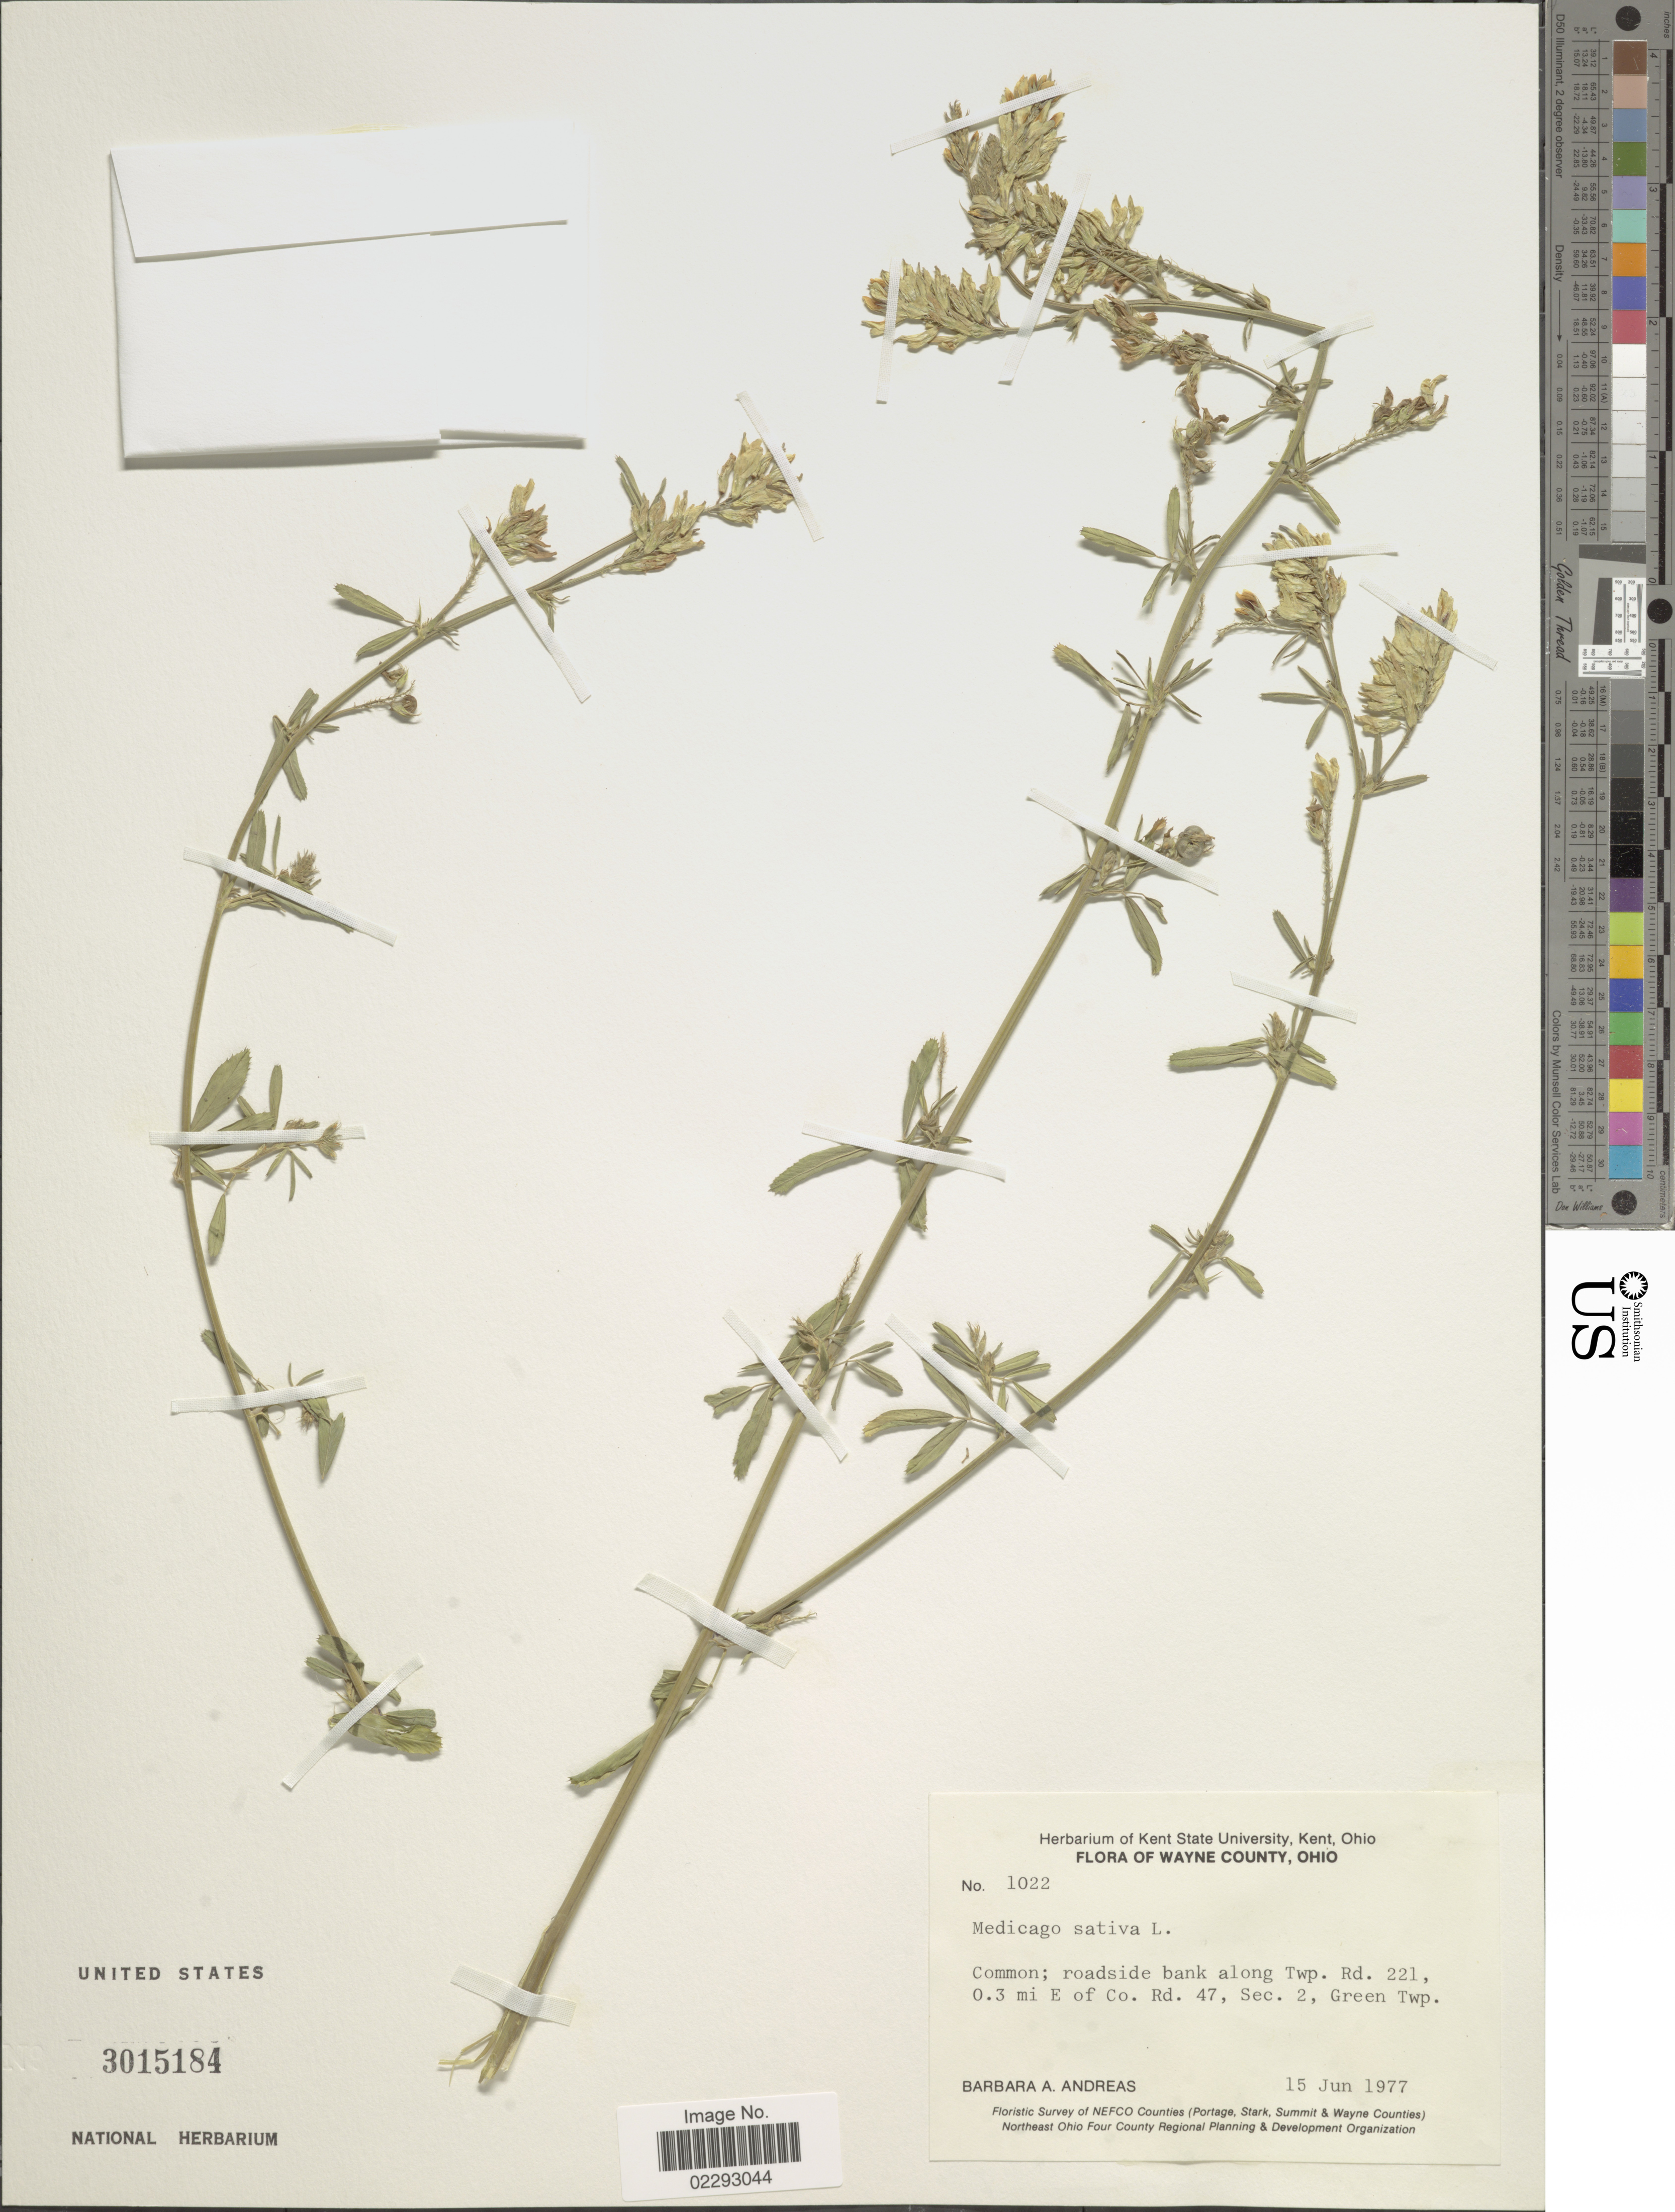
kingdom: Plantae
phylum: Tracheophyta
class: Magnoliopsida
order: Fabales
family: Fabaceae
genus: Medicago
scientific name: Medicago sativa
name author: L.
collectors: B. A. Andreas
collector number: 1022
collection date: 1977-06-15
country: United States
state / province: Ohio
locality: Wayne County, Ohio. Roadside bank along Twp.Rd. 221, 0.3 mi E. of Co. Rd. 47. 2, Green Twp.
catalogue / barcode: US 3015184